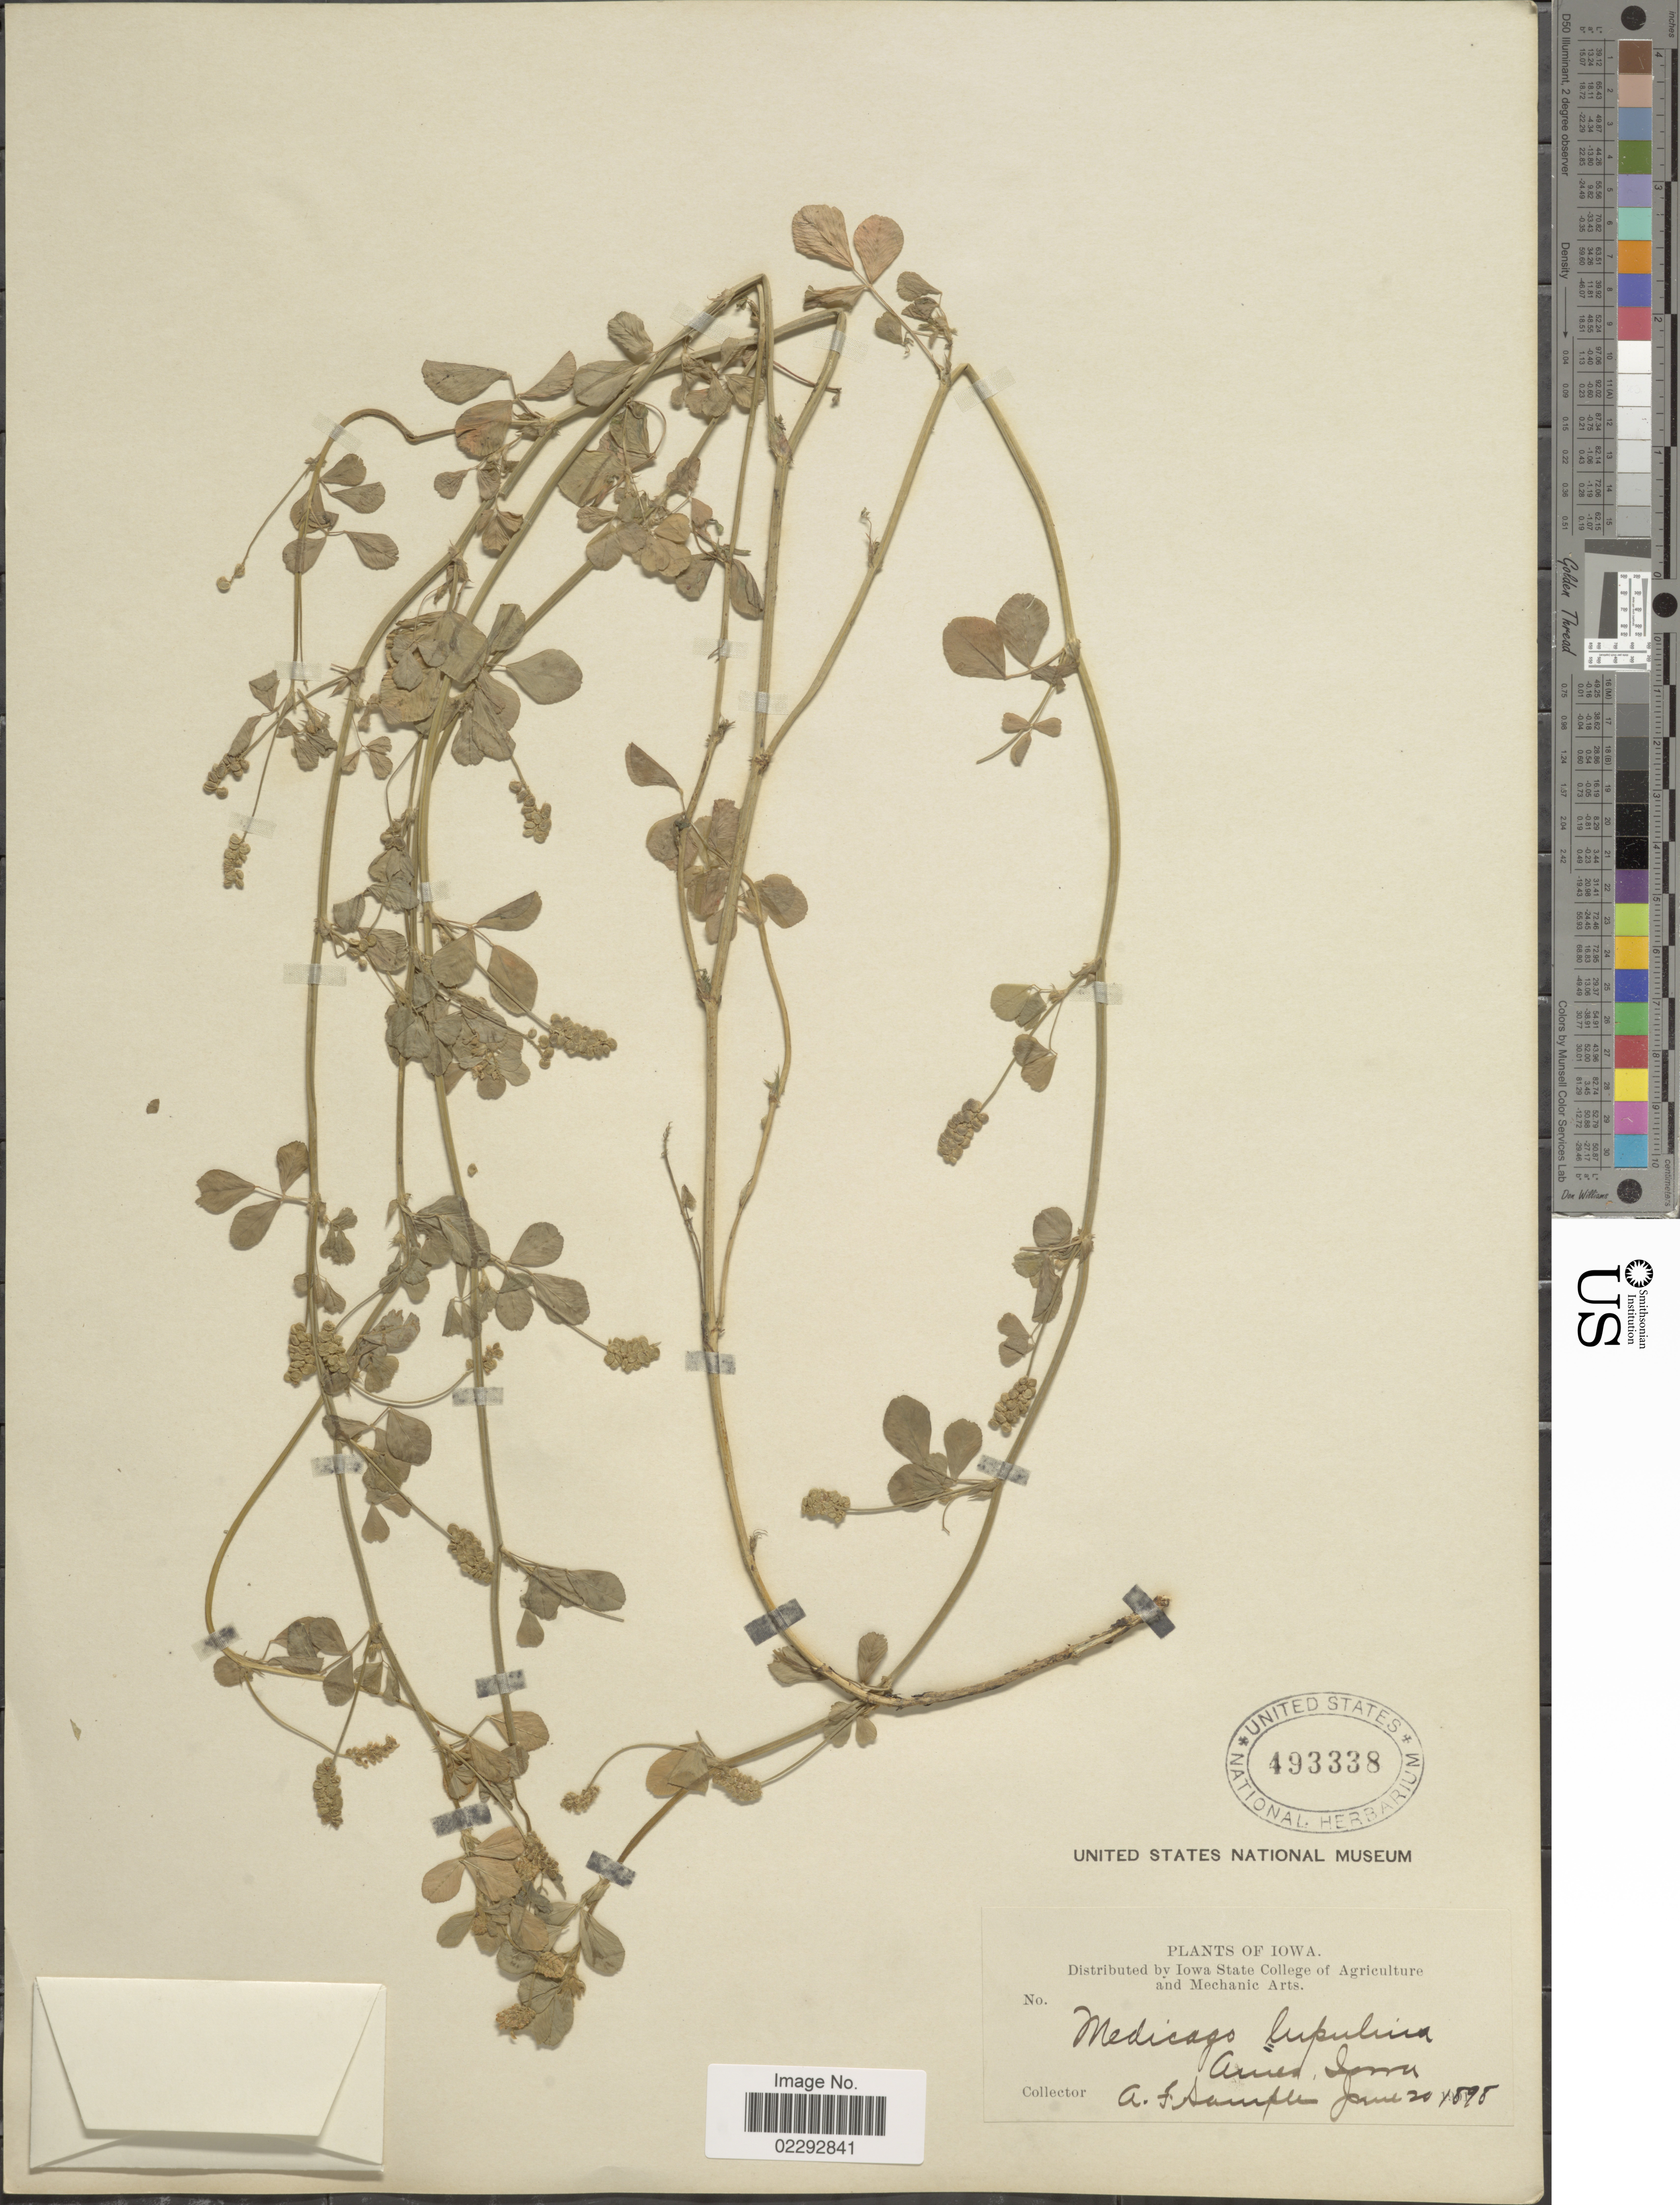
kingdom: Plantae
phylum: Tracheophyta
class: Magnoliopsida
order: Fabales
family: Fabaceae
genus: Medicago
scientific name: Medicago lupulina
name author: L.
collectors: A. Sample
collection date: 1898-06-20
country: United States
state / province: Iowa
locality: Iowa. Ames.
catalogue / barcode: US 493338